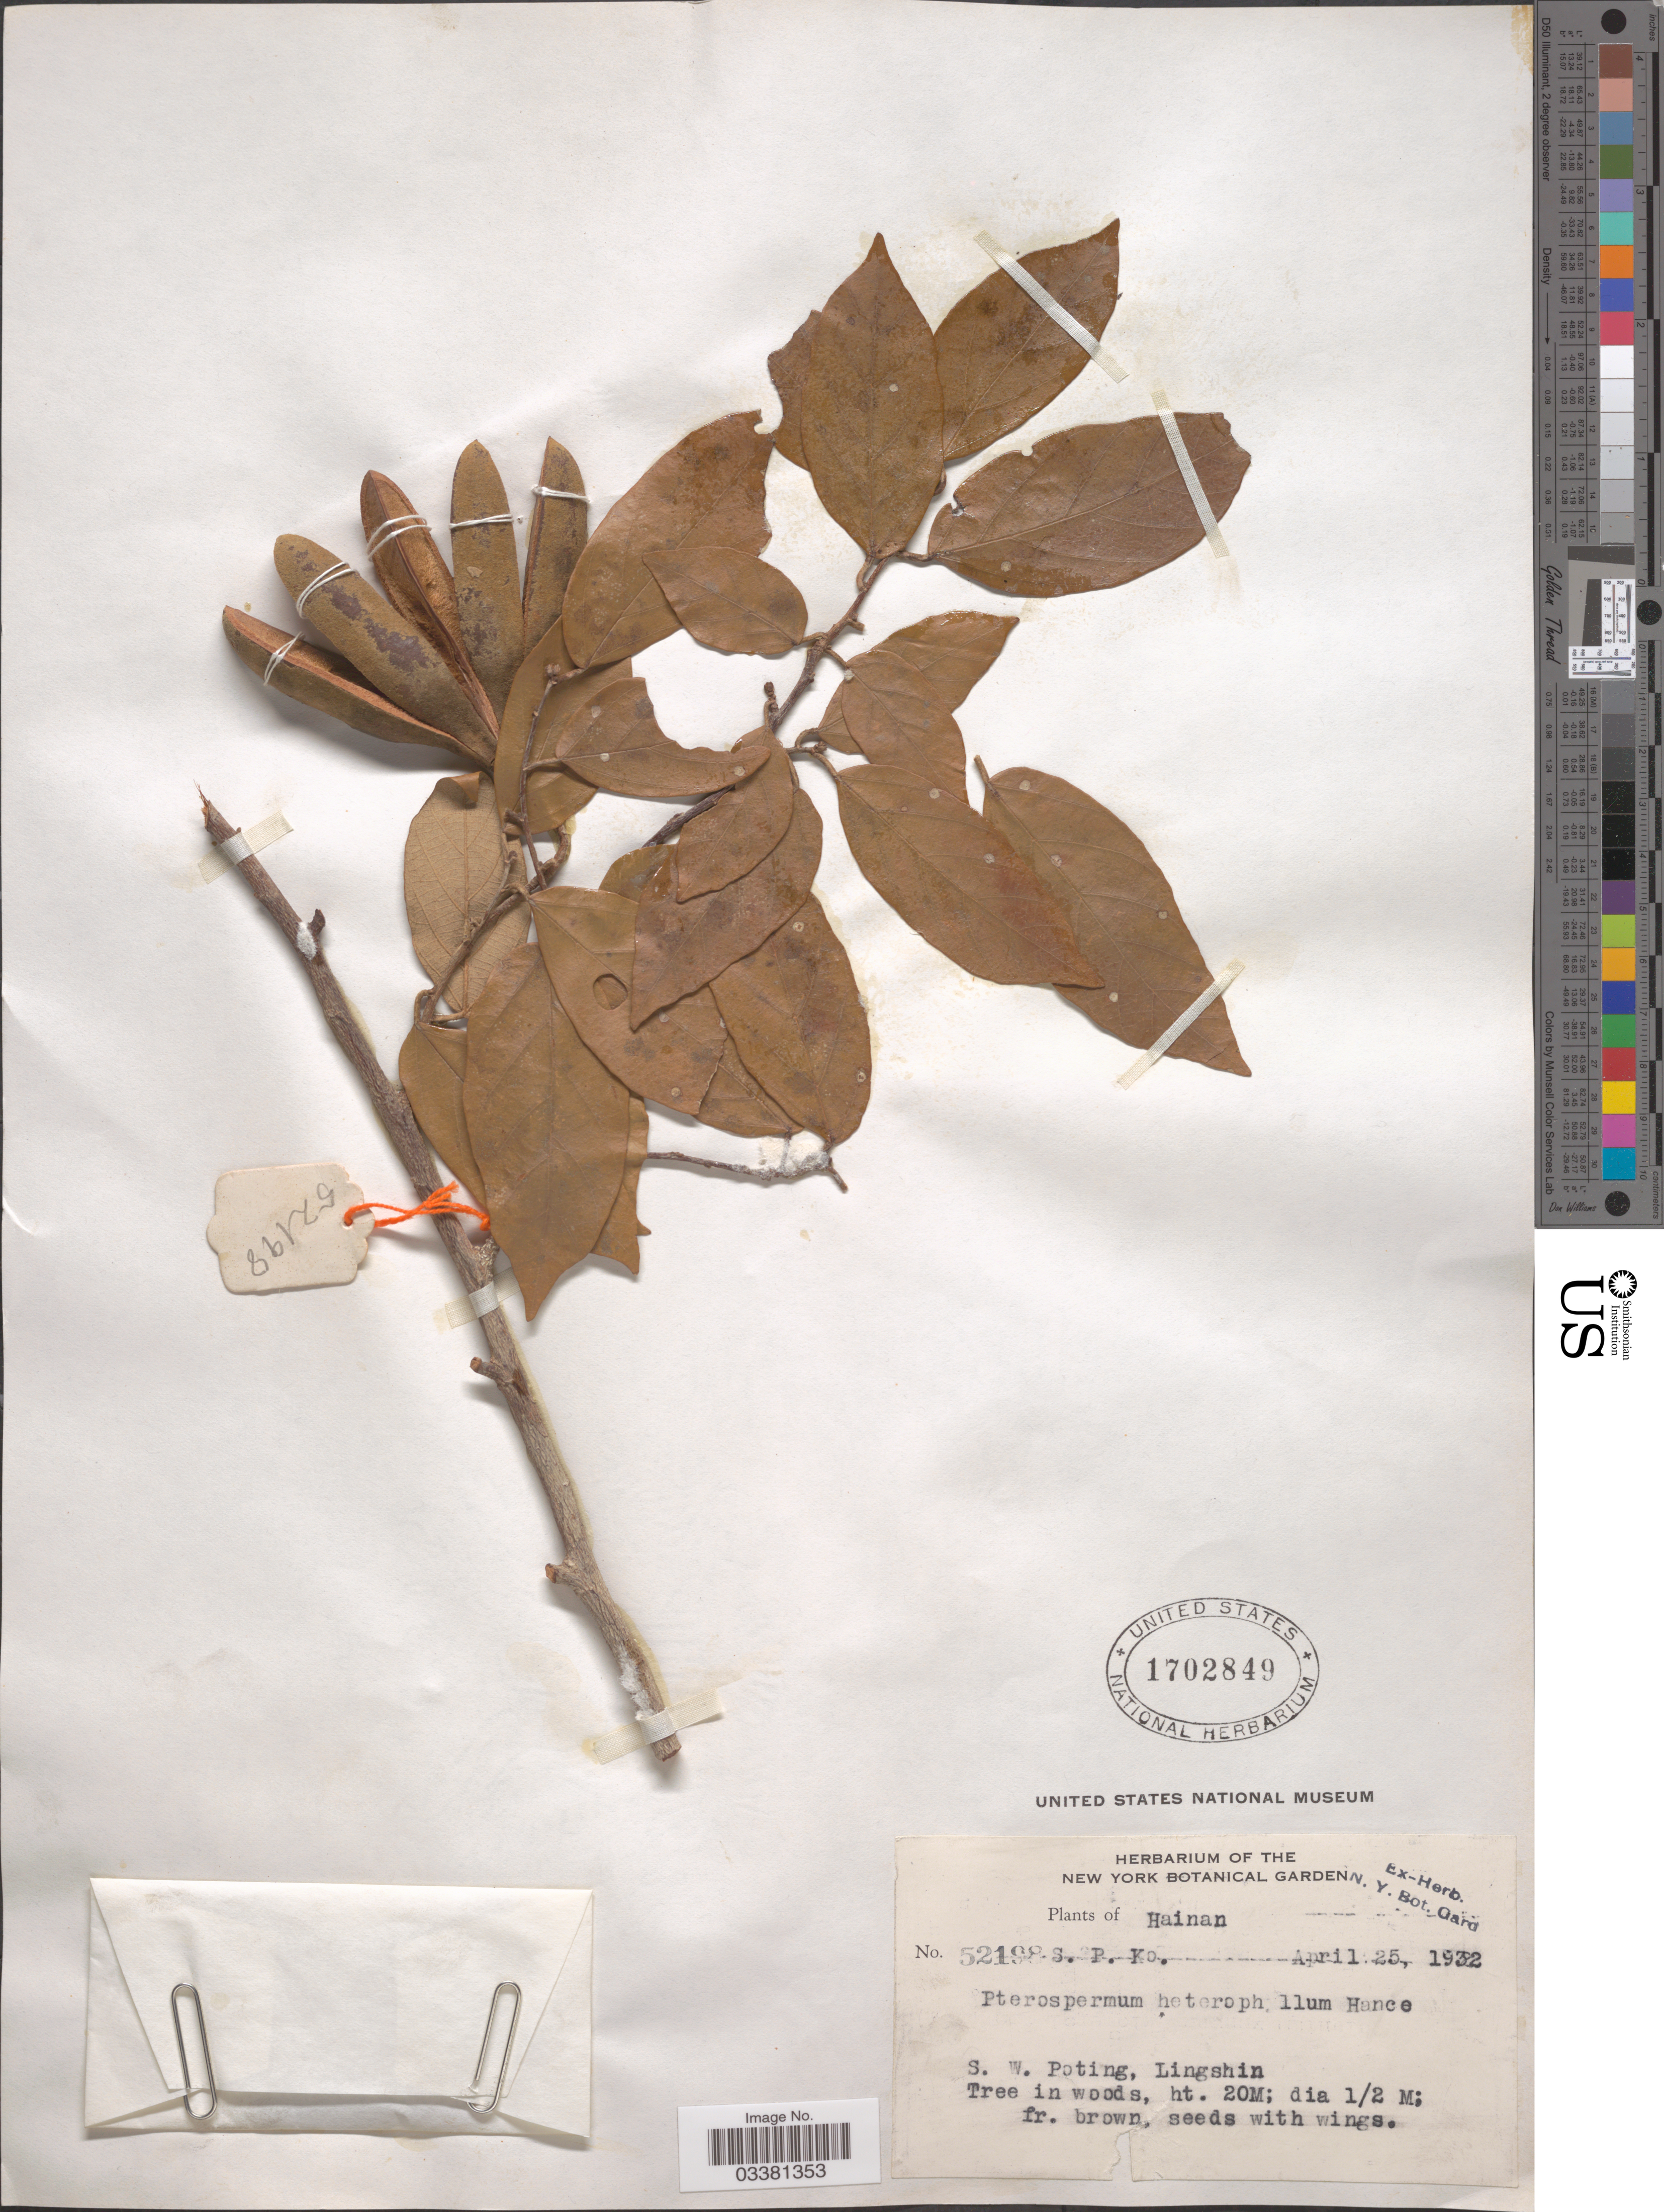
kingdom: Plantae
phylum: Tracheophyta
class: Magnoliopsida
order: Malvales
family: Malvaceae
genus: Pterospermum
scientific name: Pterospermum heterophyllum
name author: Hance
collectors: S. P. Ko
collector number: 52198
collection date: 1932-04-25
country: China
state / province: Hainan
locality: S.W. Poting, Lingshin.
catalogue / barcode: US 1702849